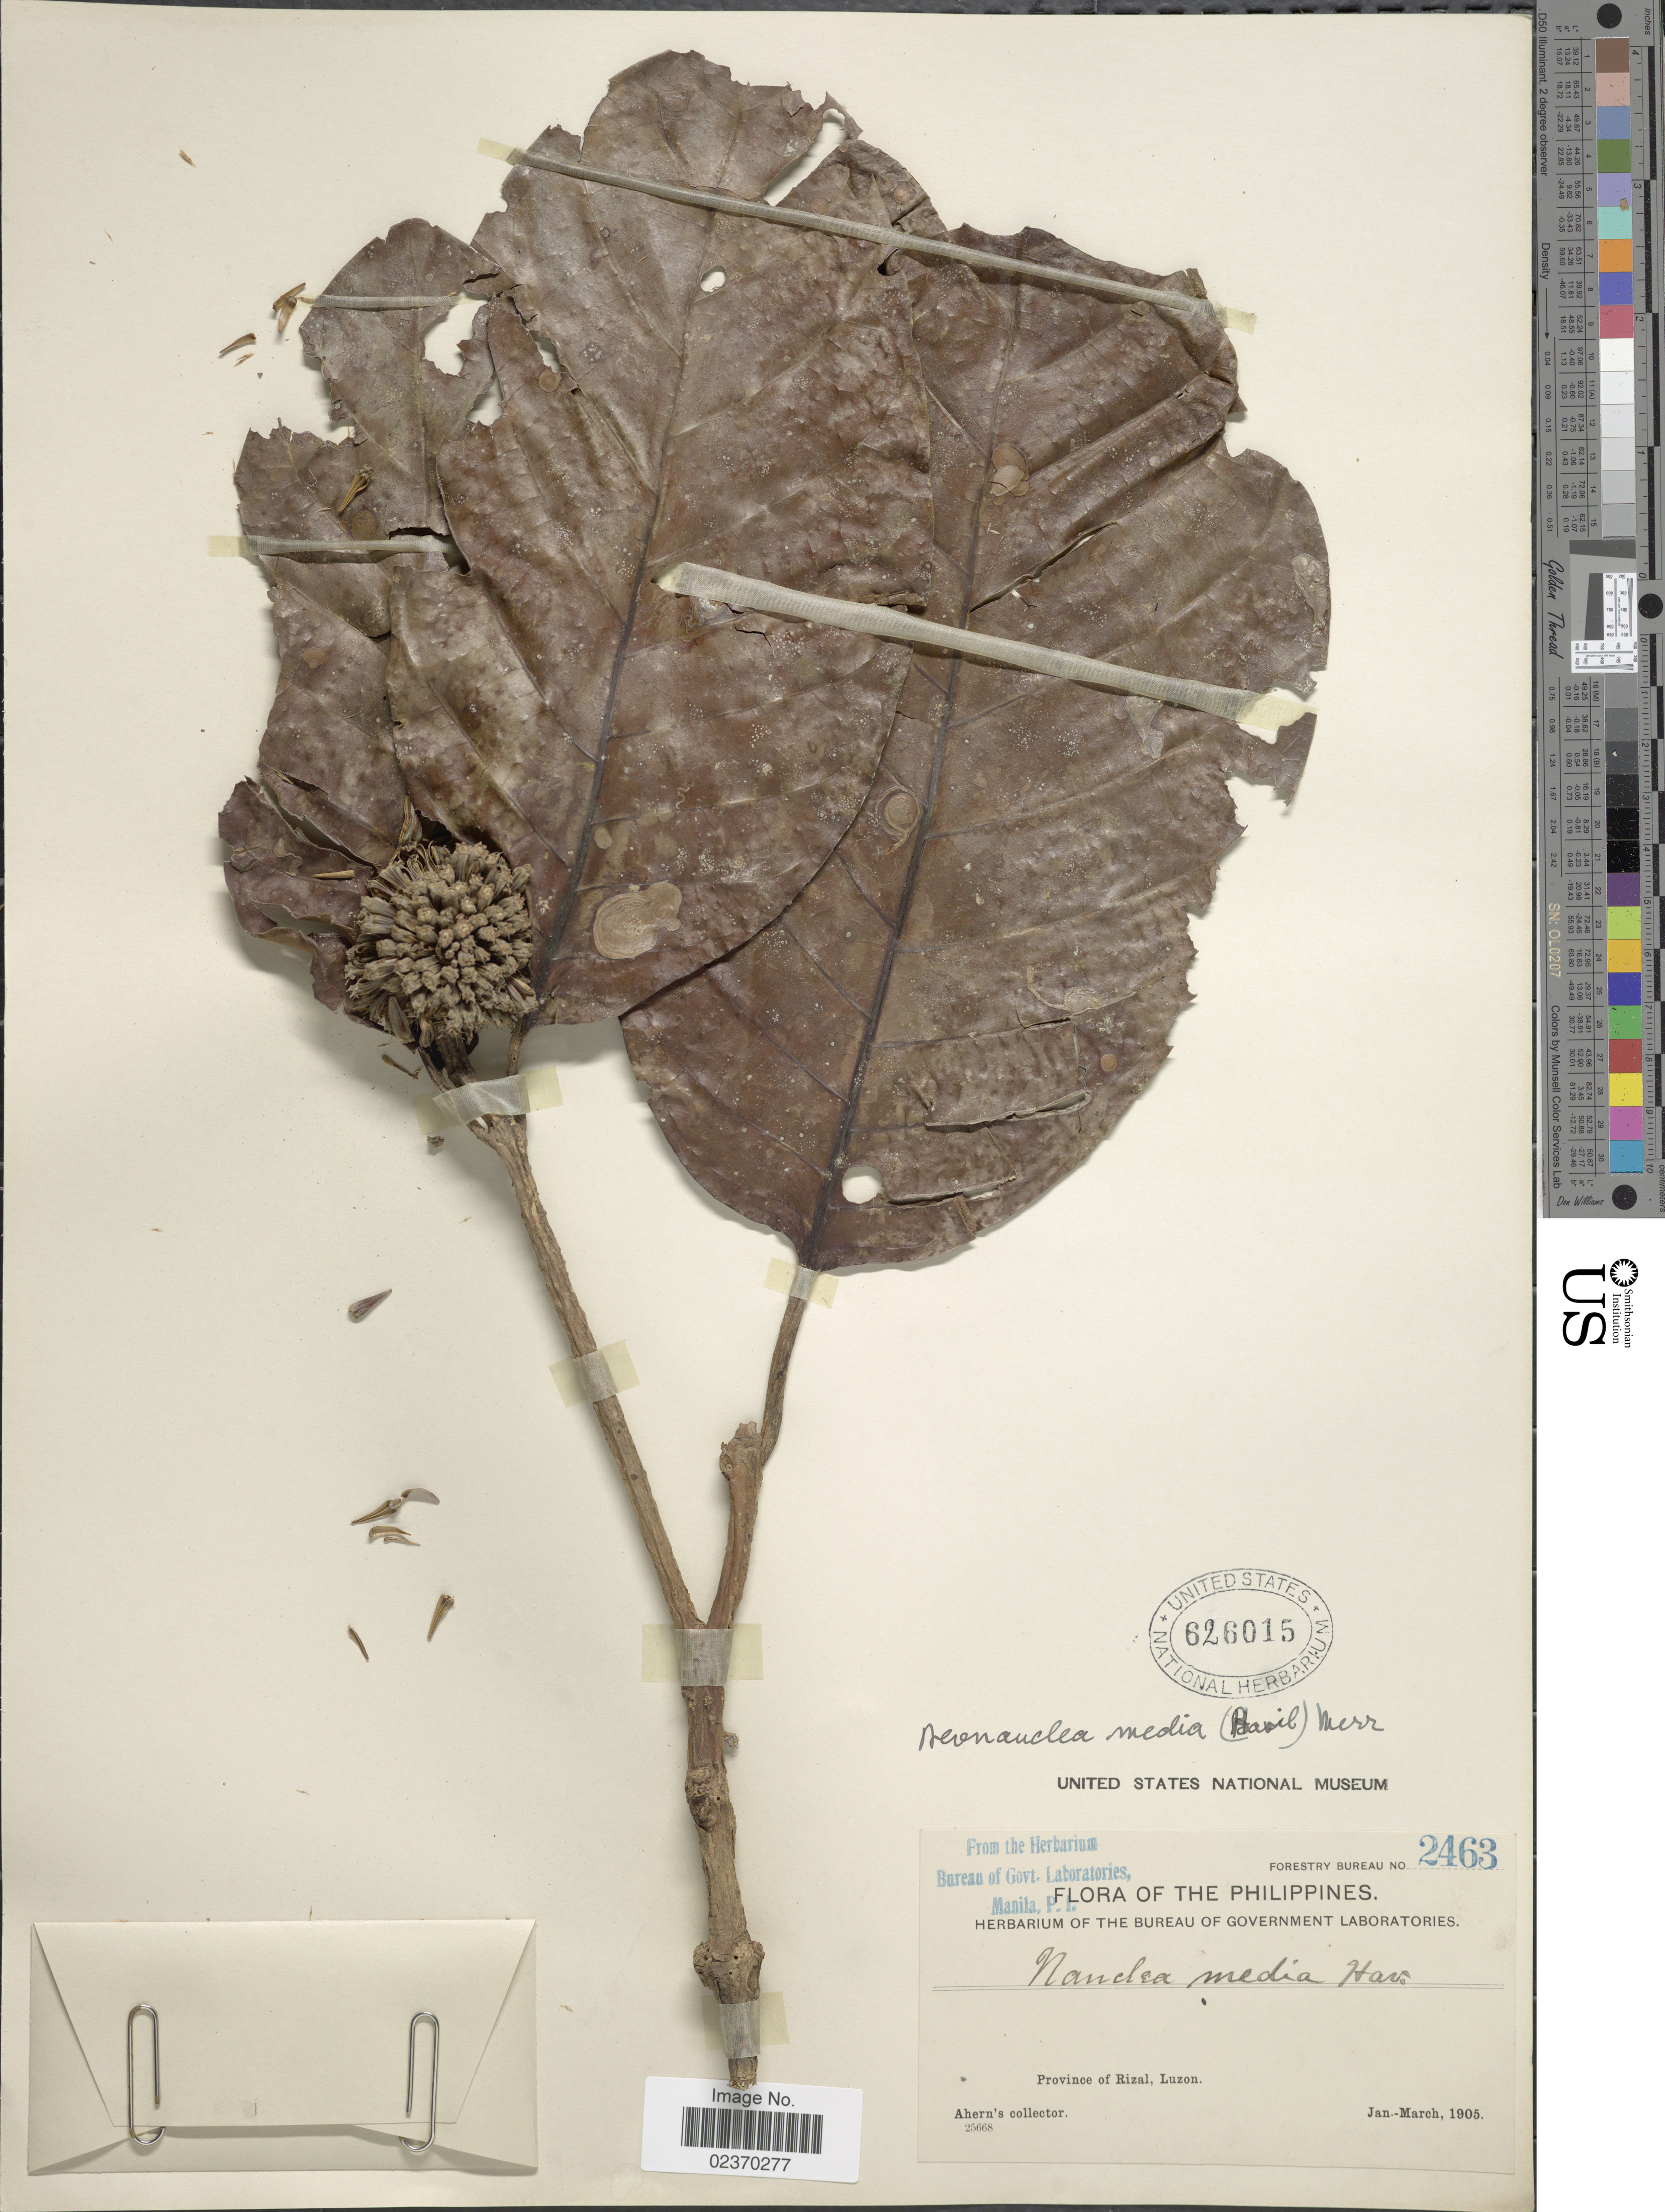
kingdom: Plantae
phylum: Tracheophyta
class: Magnoliopsida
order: Gentianales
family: Rubiaceae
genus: Neonauclea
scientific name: Neonauclea media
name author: (Havil.) Merr.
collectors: Ahern's collector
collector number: Forestry Bureau 2463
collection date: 1905-01/1905-03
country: Philippines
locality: Province of Rizal, Luzon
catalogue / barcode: US 626015